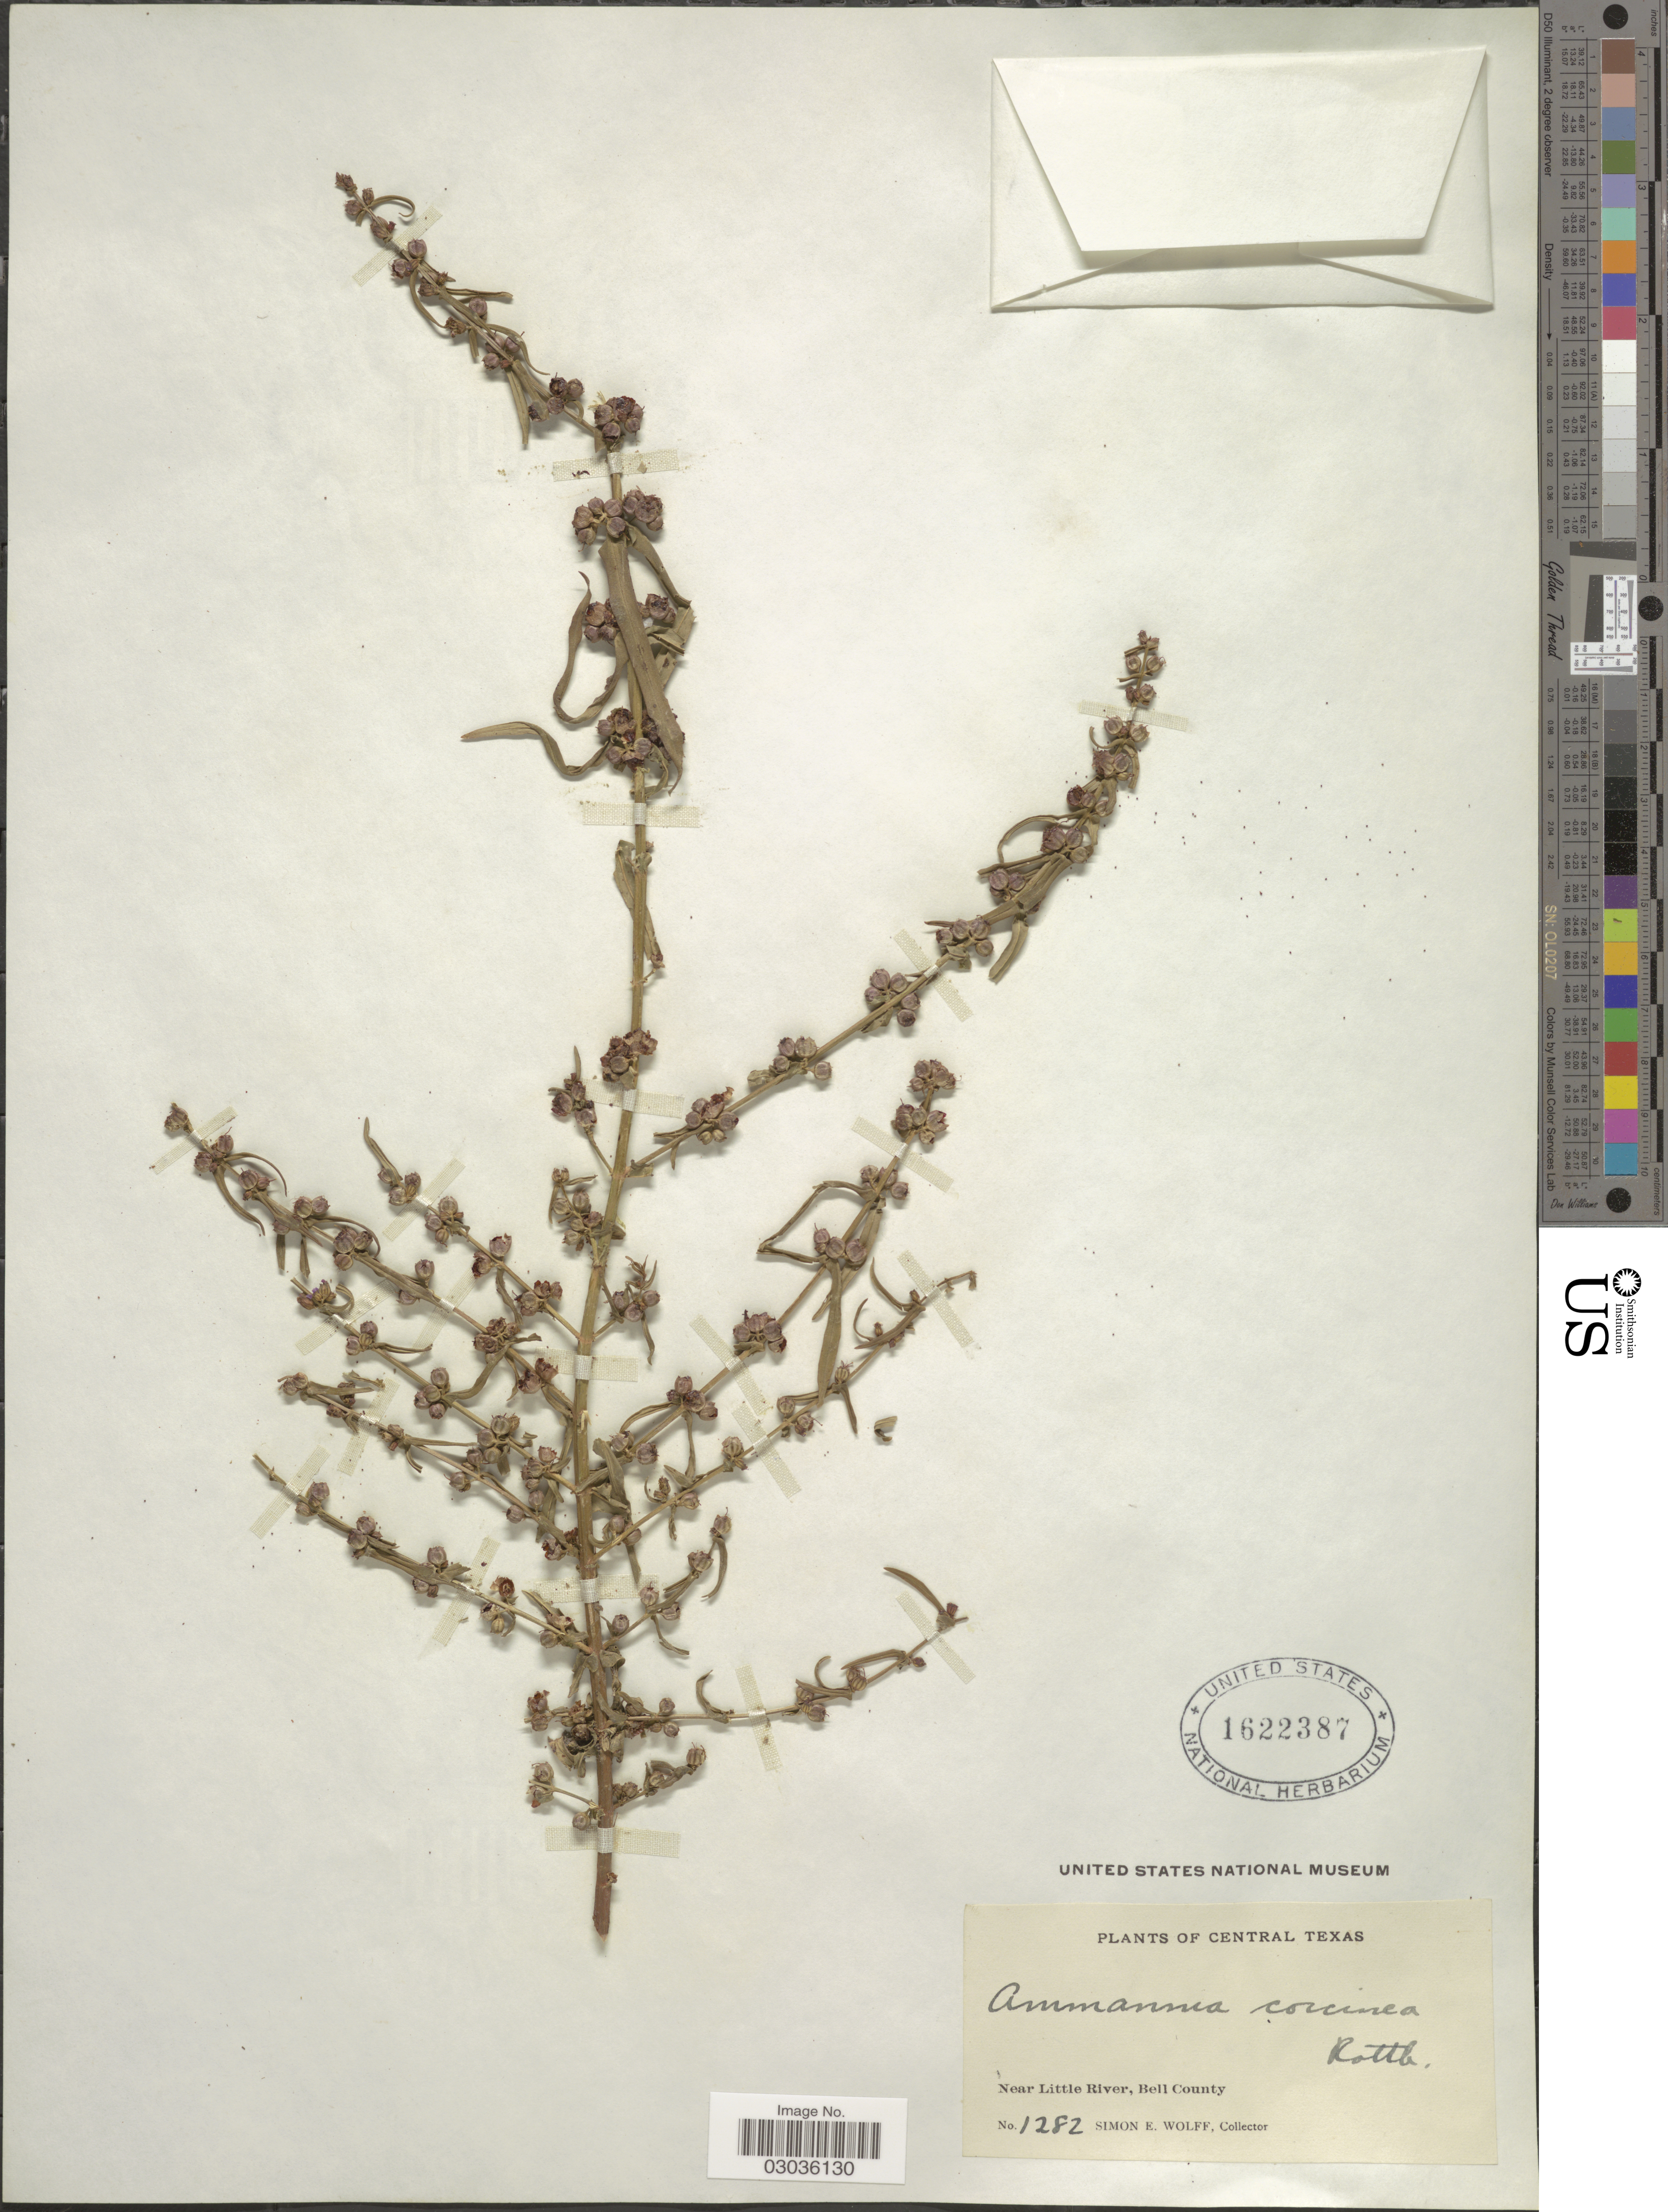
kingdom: Plantae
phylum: Tracheophyta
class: Magnoliopsida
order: Myrtales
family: Lythraceae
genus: Ammannia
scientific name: Ammannia coccinea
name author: Rottb.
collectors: S. E. Wolff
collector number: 1282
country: United States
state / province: Texas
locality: Central Texas, Near Little River, Bell County.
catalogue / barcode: US 1622387